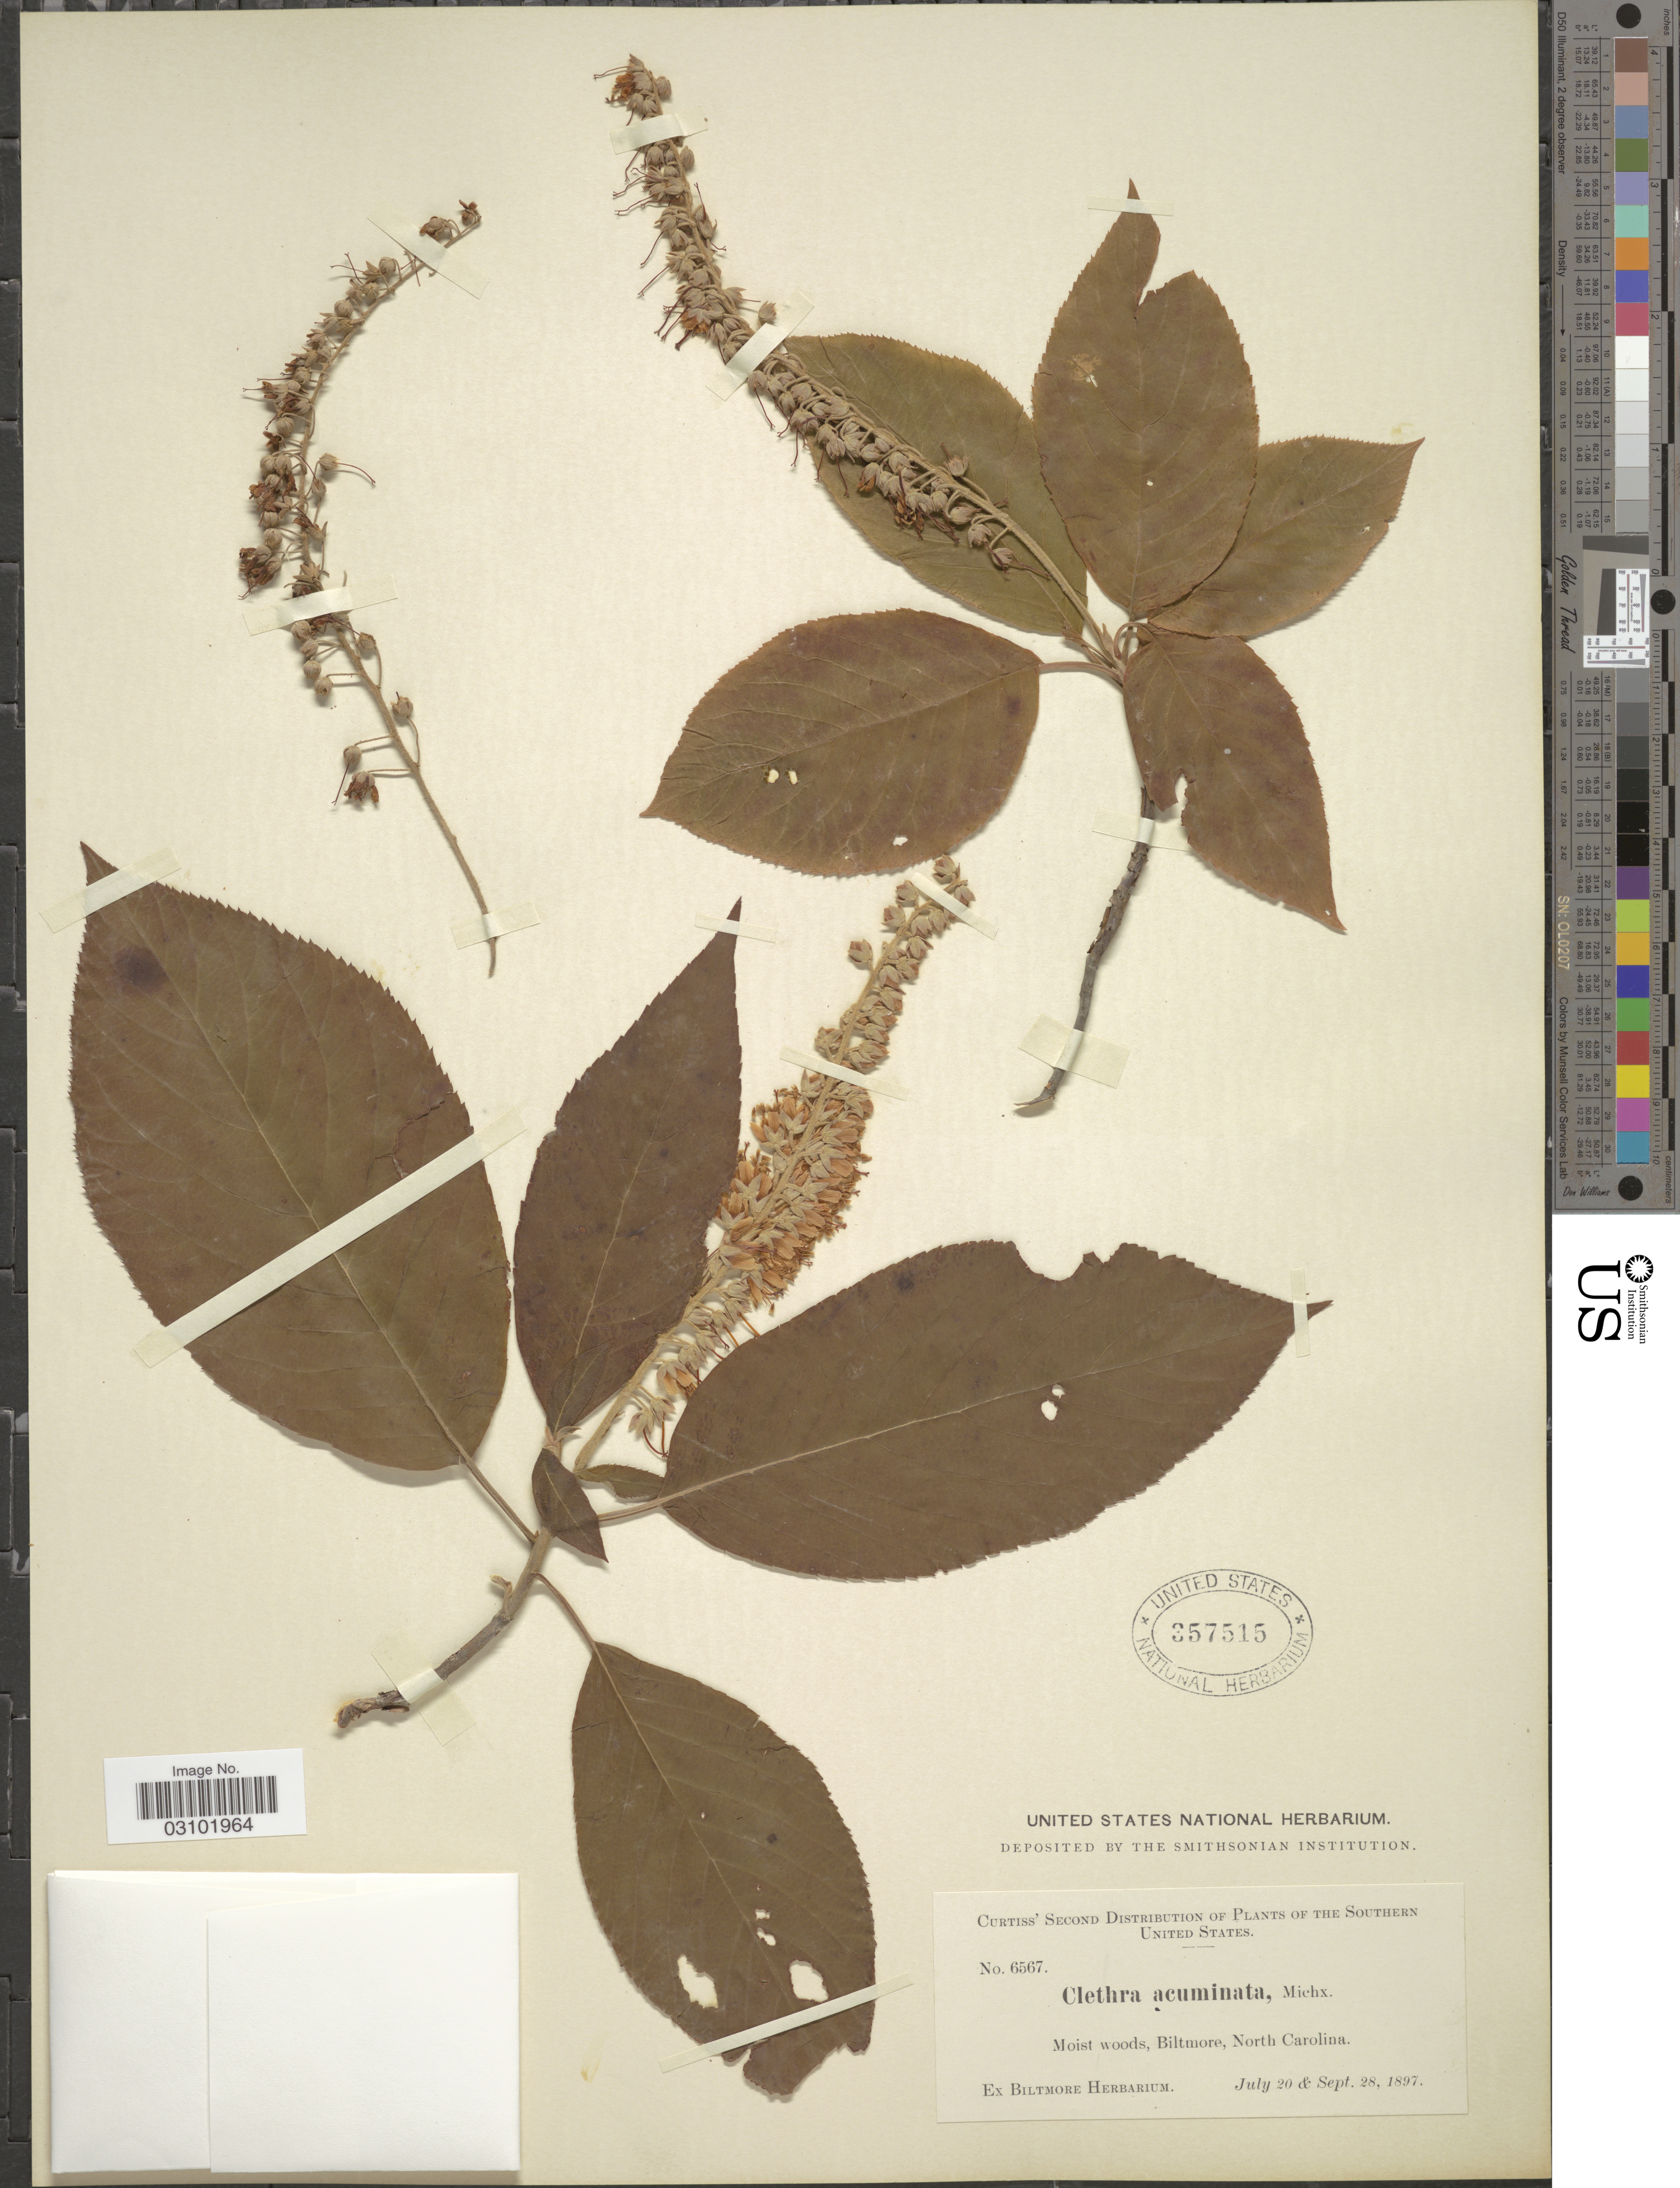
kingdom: Plantae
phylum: Tracheophyta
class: Magnoliopsida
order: Ericales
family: Clethraceae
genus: Clethra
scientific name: Clethra acuminata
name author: Michx.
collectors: ex herb. Biltmore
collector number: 6567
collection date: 1897-07-20/1897-09-28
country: United States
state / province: North Carolina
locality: The Southern United States. Moist woods, Biltmore.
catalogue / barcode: US 357515